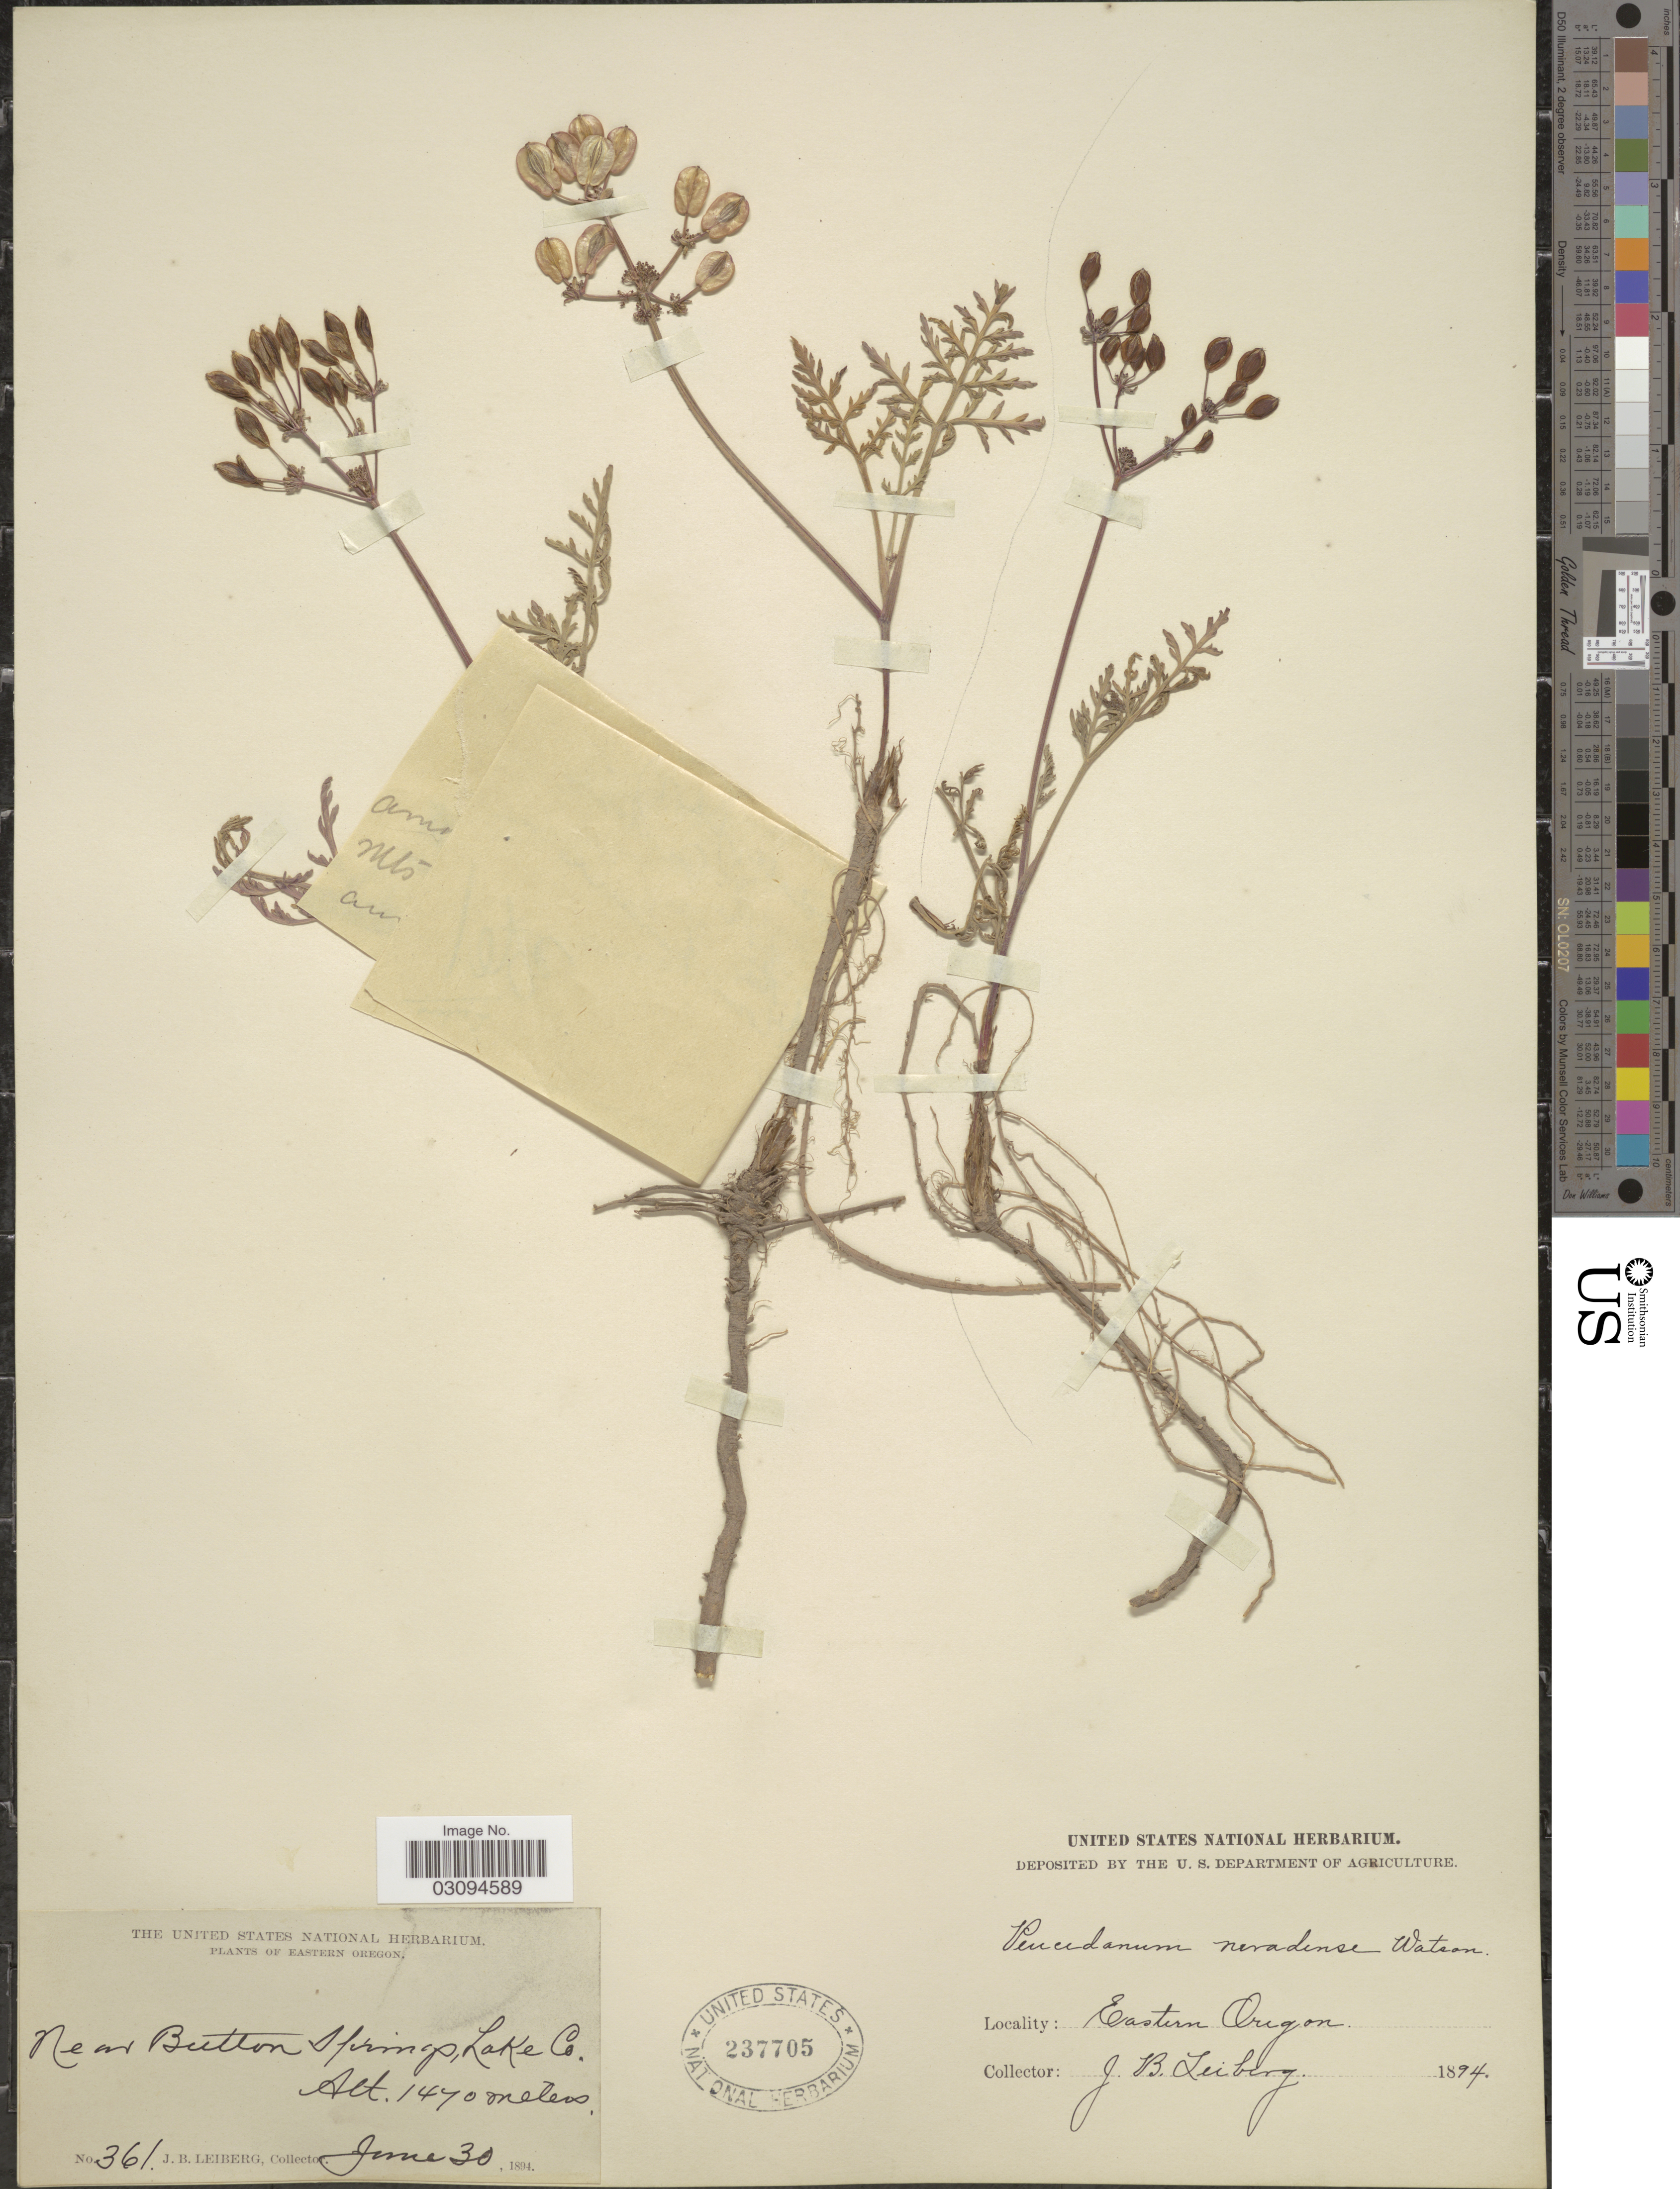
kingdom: Plantae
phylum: Tracheophyta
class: Magnoliopsida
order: Apiales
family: Apiaceae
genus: Lomatium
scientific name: Lomatium nevadense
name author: (S. Watson) J.M. Coult. & Rose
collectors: J. B. Leiberg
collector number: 361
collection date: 1894-06-30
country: United States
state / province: Oregon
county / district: Lake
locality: Eastern Oregon. Near Button Springs, Lake Co.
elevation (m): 1470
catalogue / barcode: US 237705